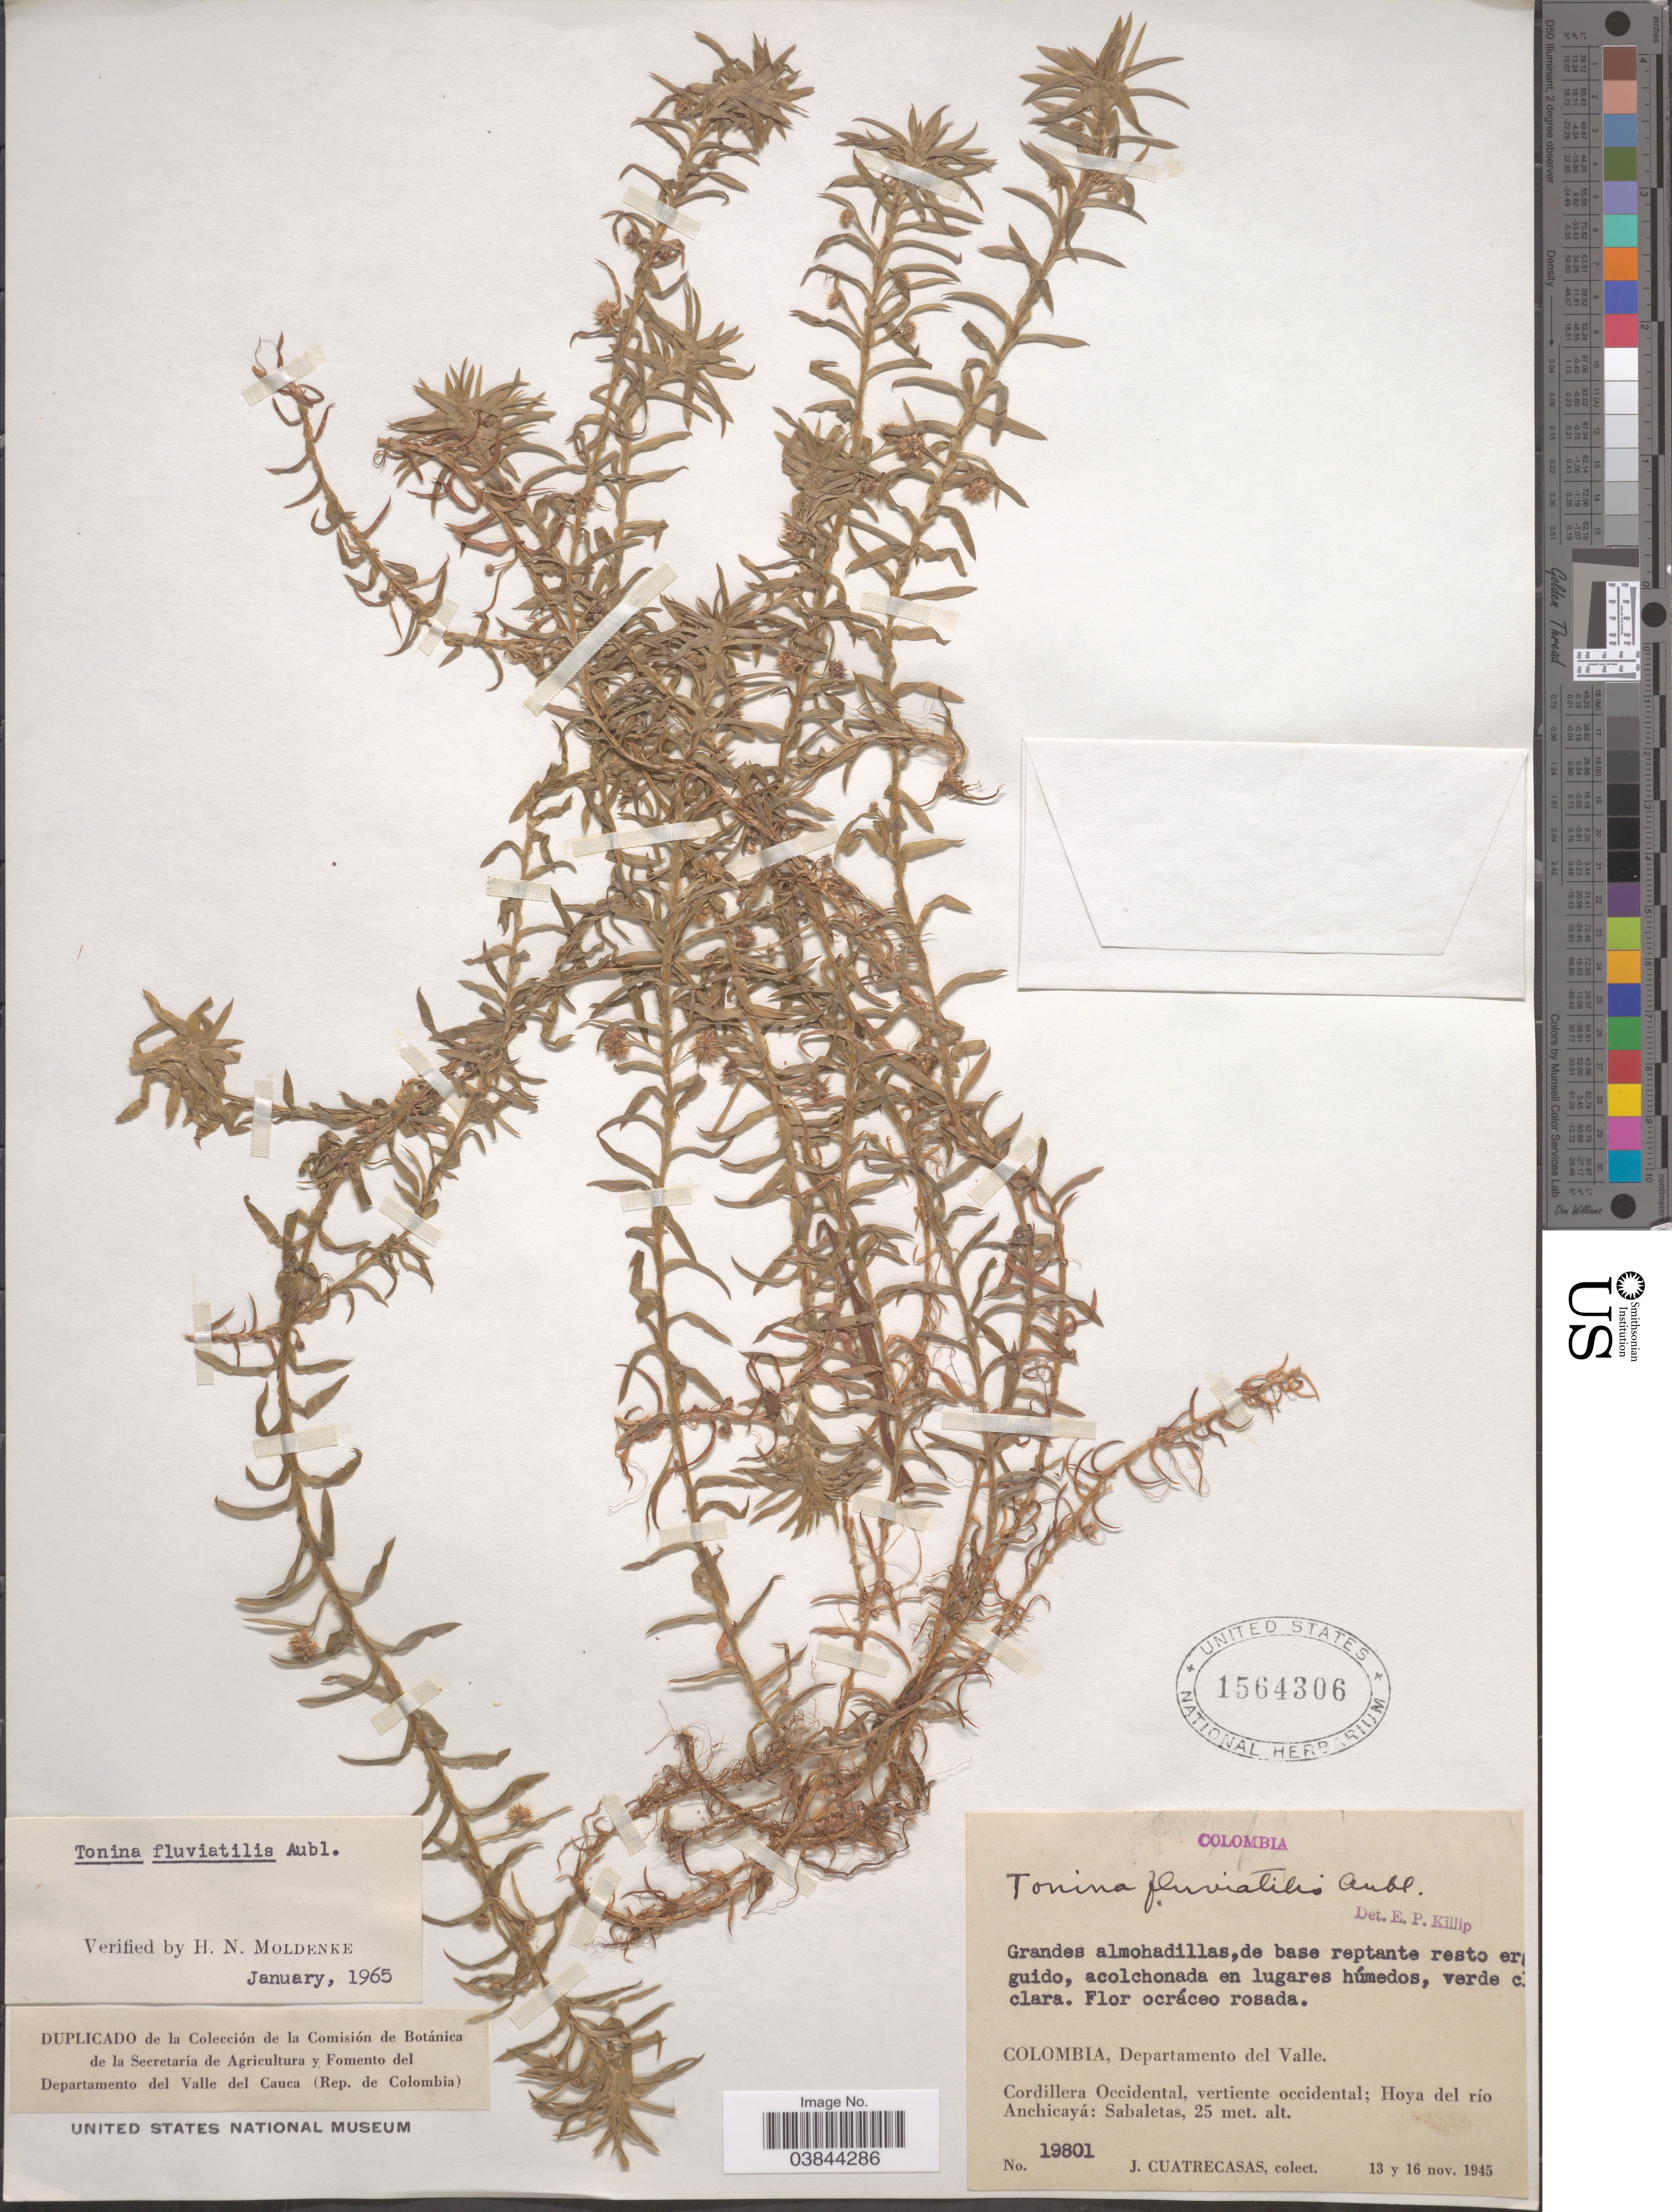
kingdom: Plantae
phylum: Tracheophyta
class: Liliopsida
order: Poales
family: Eriocaulaceae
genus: Tonina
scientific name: Tonina fluviatilis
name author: Aubl.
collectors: J. Cuatrecasas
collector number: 19801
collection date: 1945-11-13/1945-11-16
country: Colombia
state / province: Valle del Cauca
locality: Departamento del Valle. Cordillera Occidental, vertiente occidental; Hoya del río Anchicayá: Sabaletas.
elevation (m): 25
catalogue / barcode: US 1564306